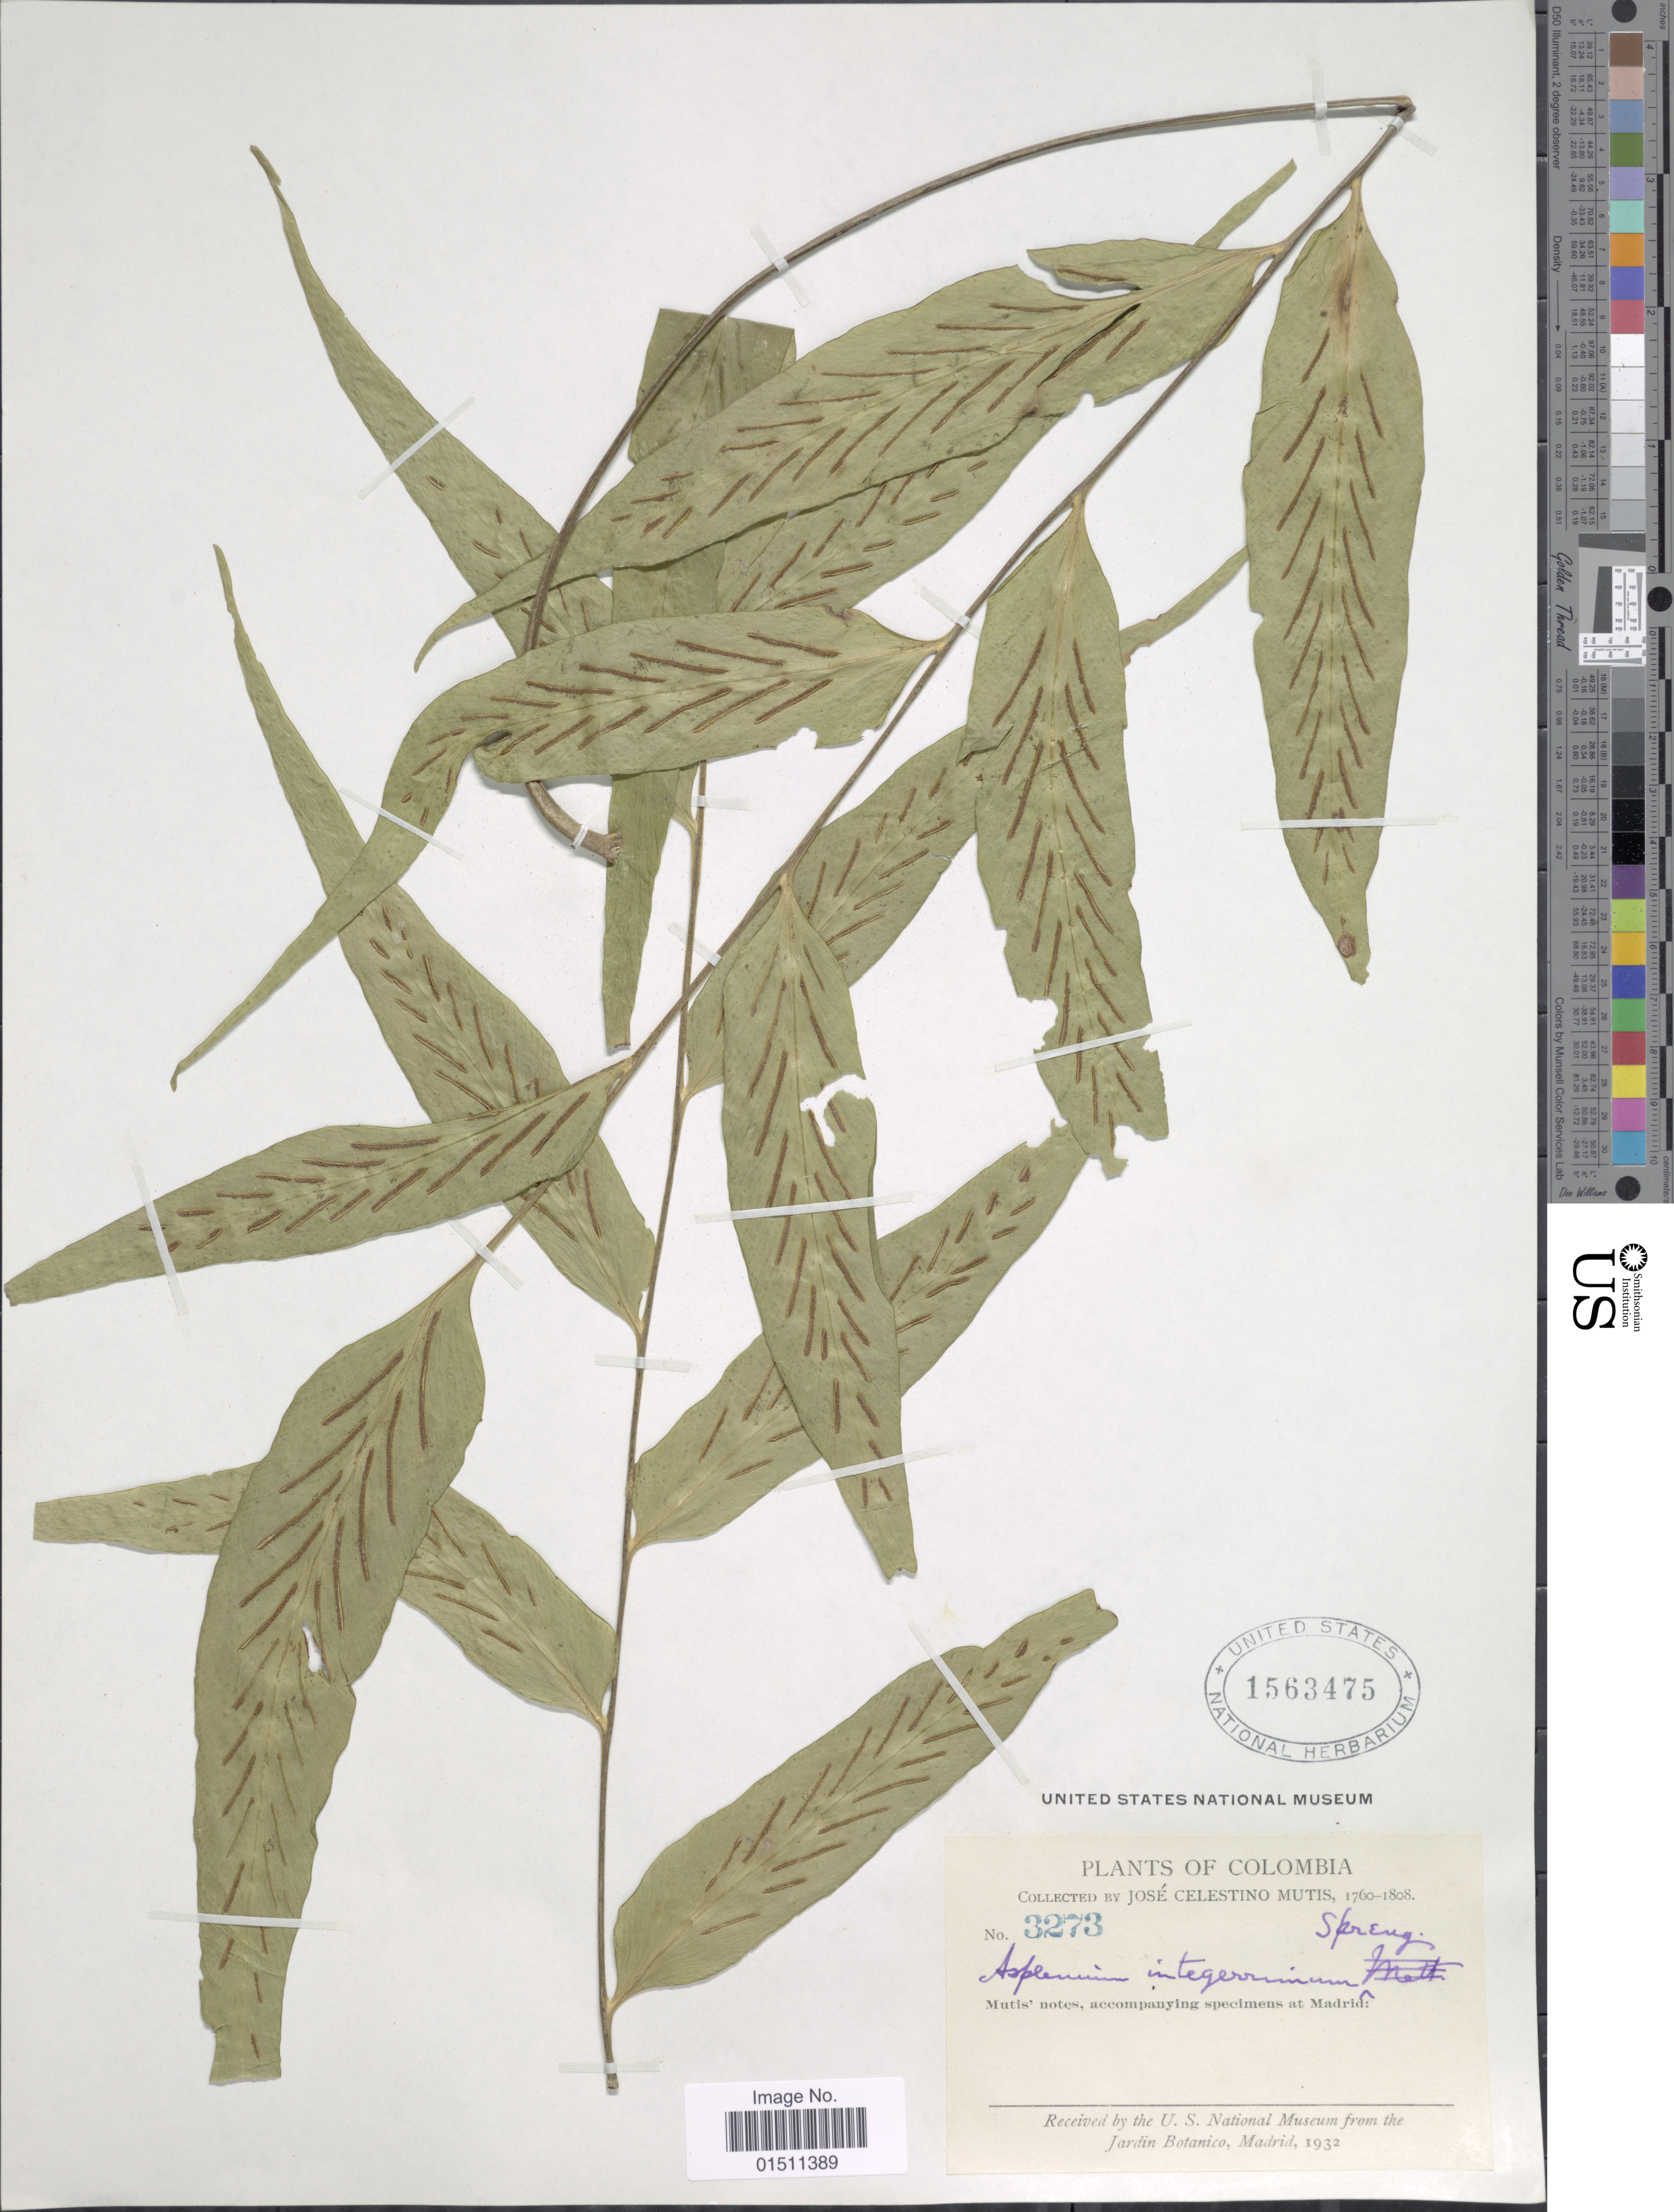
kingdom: Plantae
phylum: Tracheophyta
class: Polypodiopsida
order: Polypodiales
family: Aspleniaceae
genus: Asplenium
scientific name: Asplenium juglandifolium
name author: Lam.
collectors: J. C. B. Mutis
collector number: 3273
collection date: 1760/1808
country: Colombia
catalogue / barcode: US 1563475